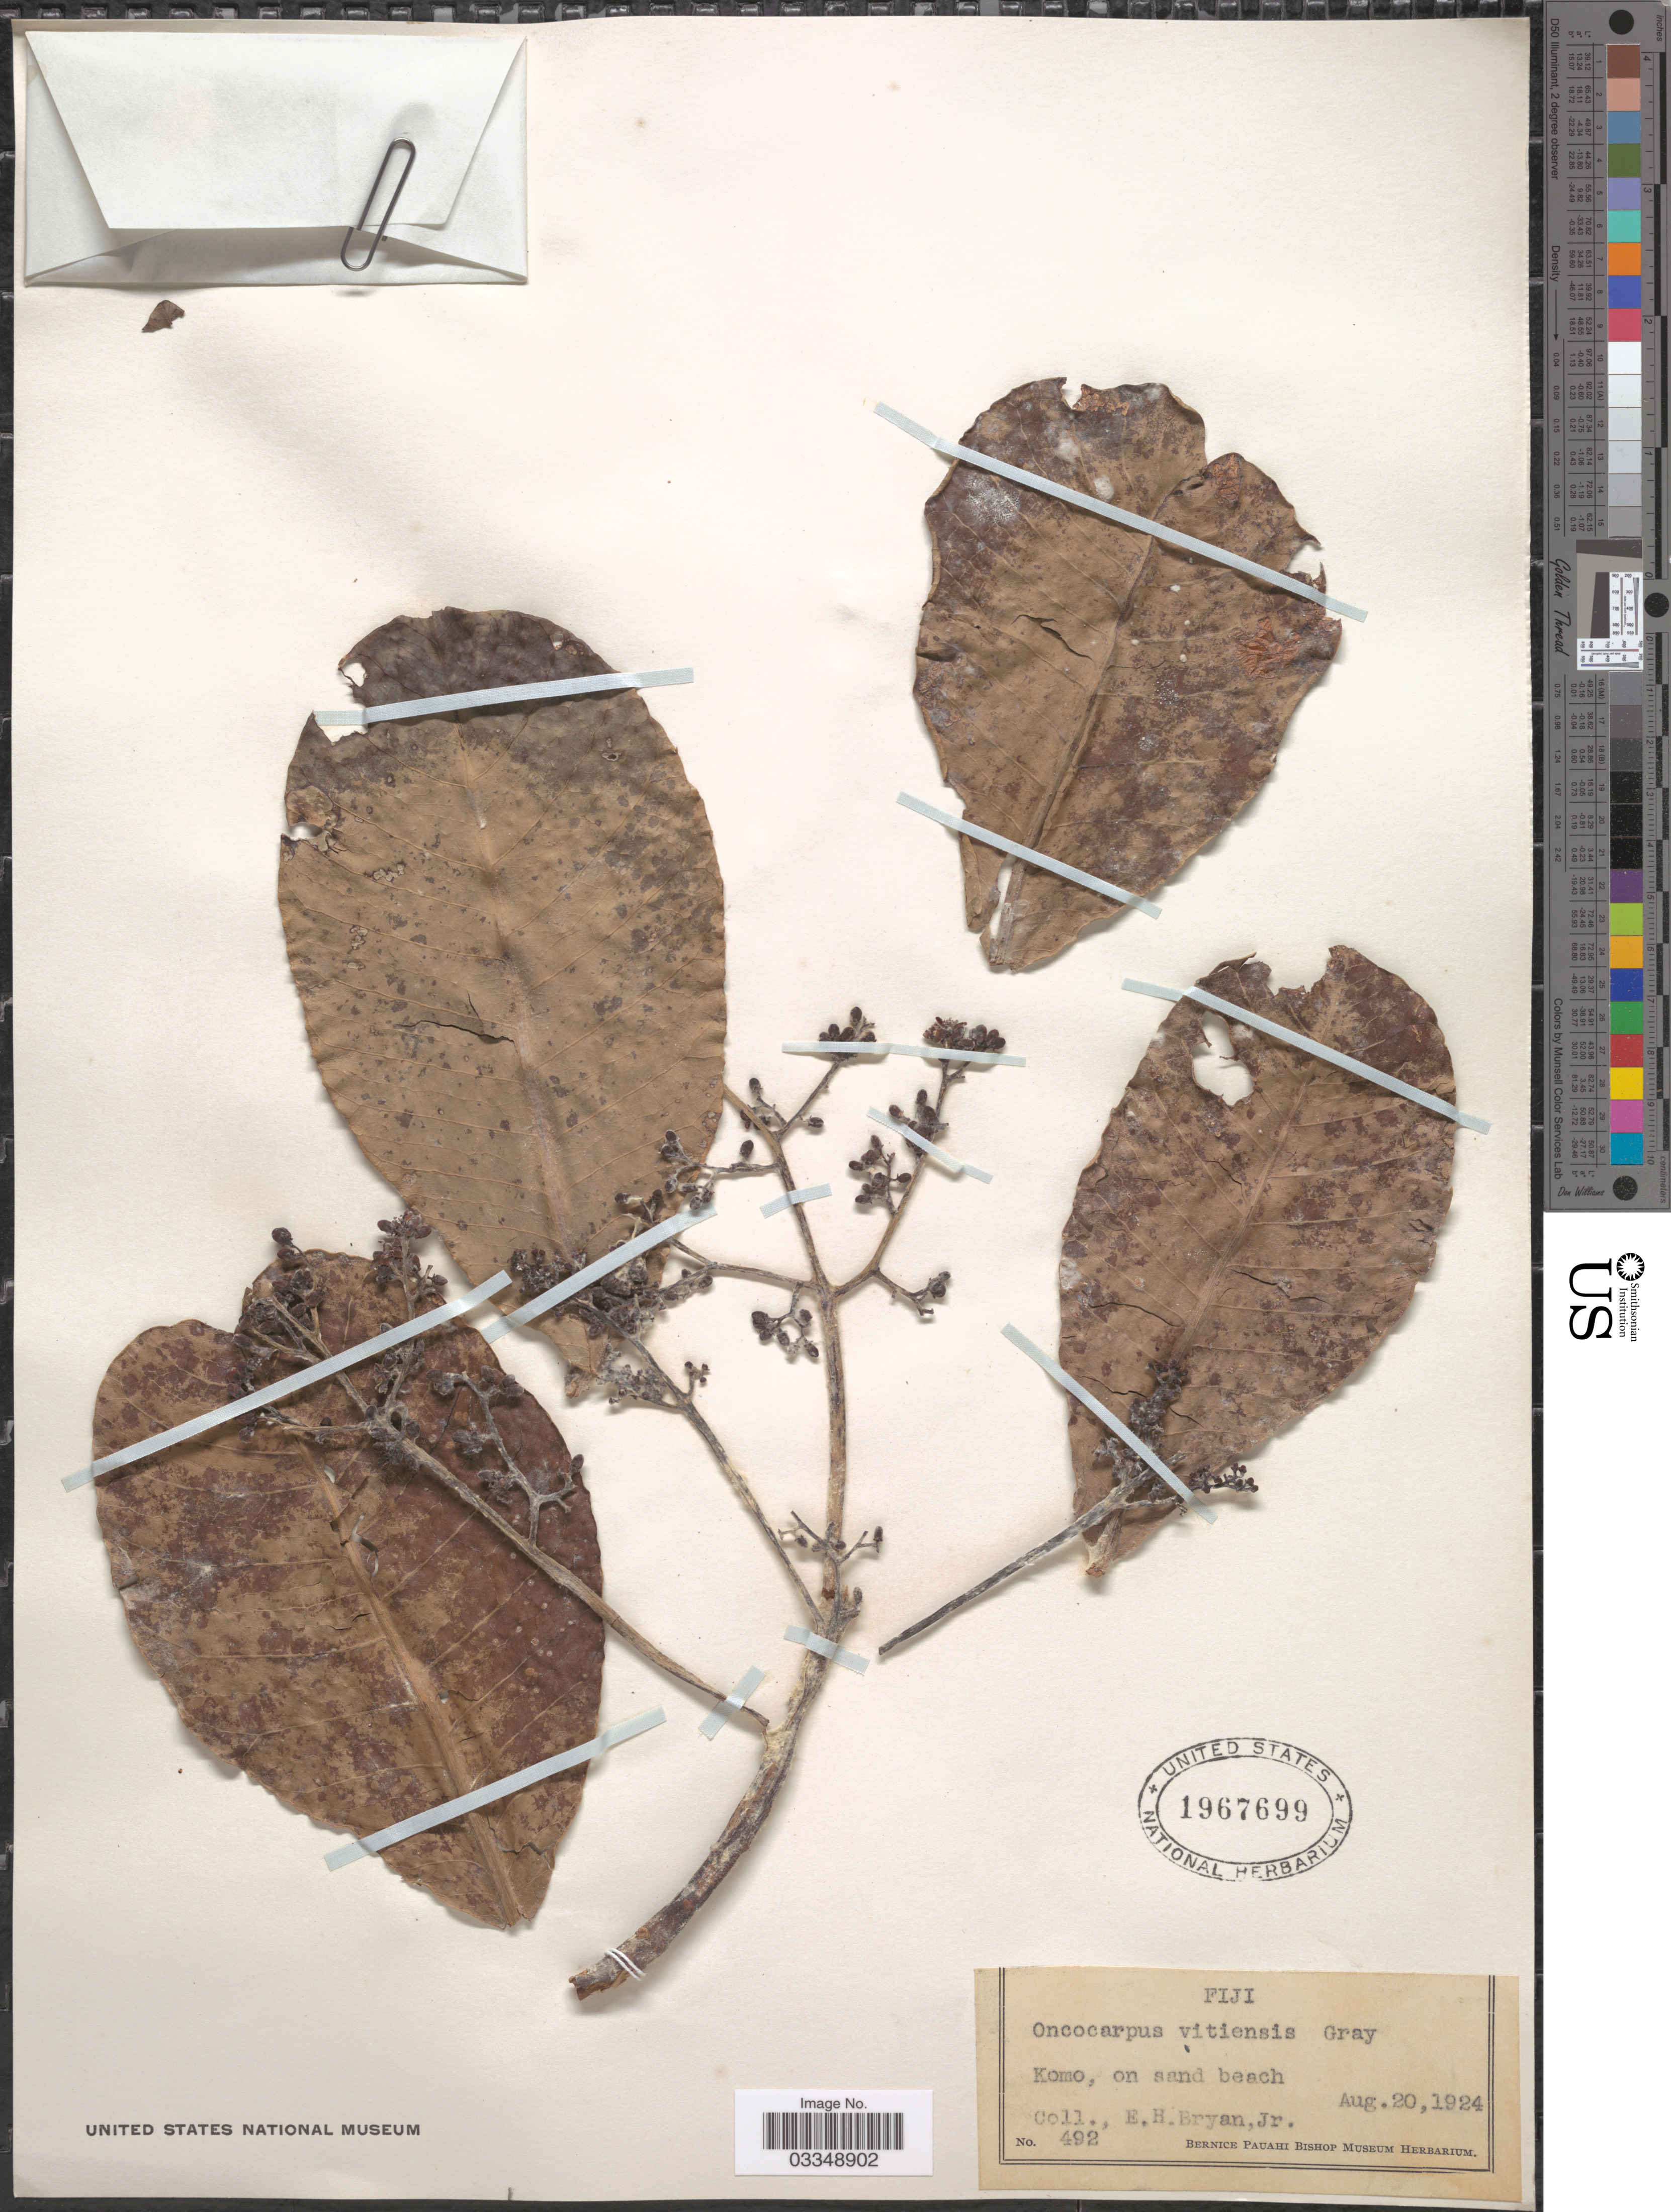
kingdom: Plantae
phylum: Tracheophyta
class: Magnoliopsida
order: Sapindales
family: Anacardiaceae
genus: Semecarpus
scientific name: Semecarpus vitiensis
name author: (A. Gray) Engl.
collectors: E. Bryan Jr.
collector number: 492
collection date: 1924-08-20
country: Fiji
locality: Komo, on sand beach.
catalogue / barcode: US 1967699